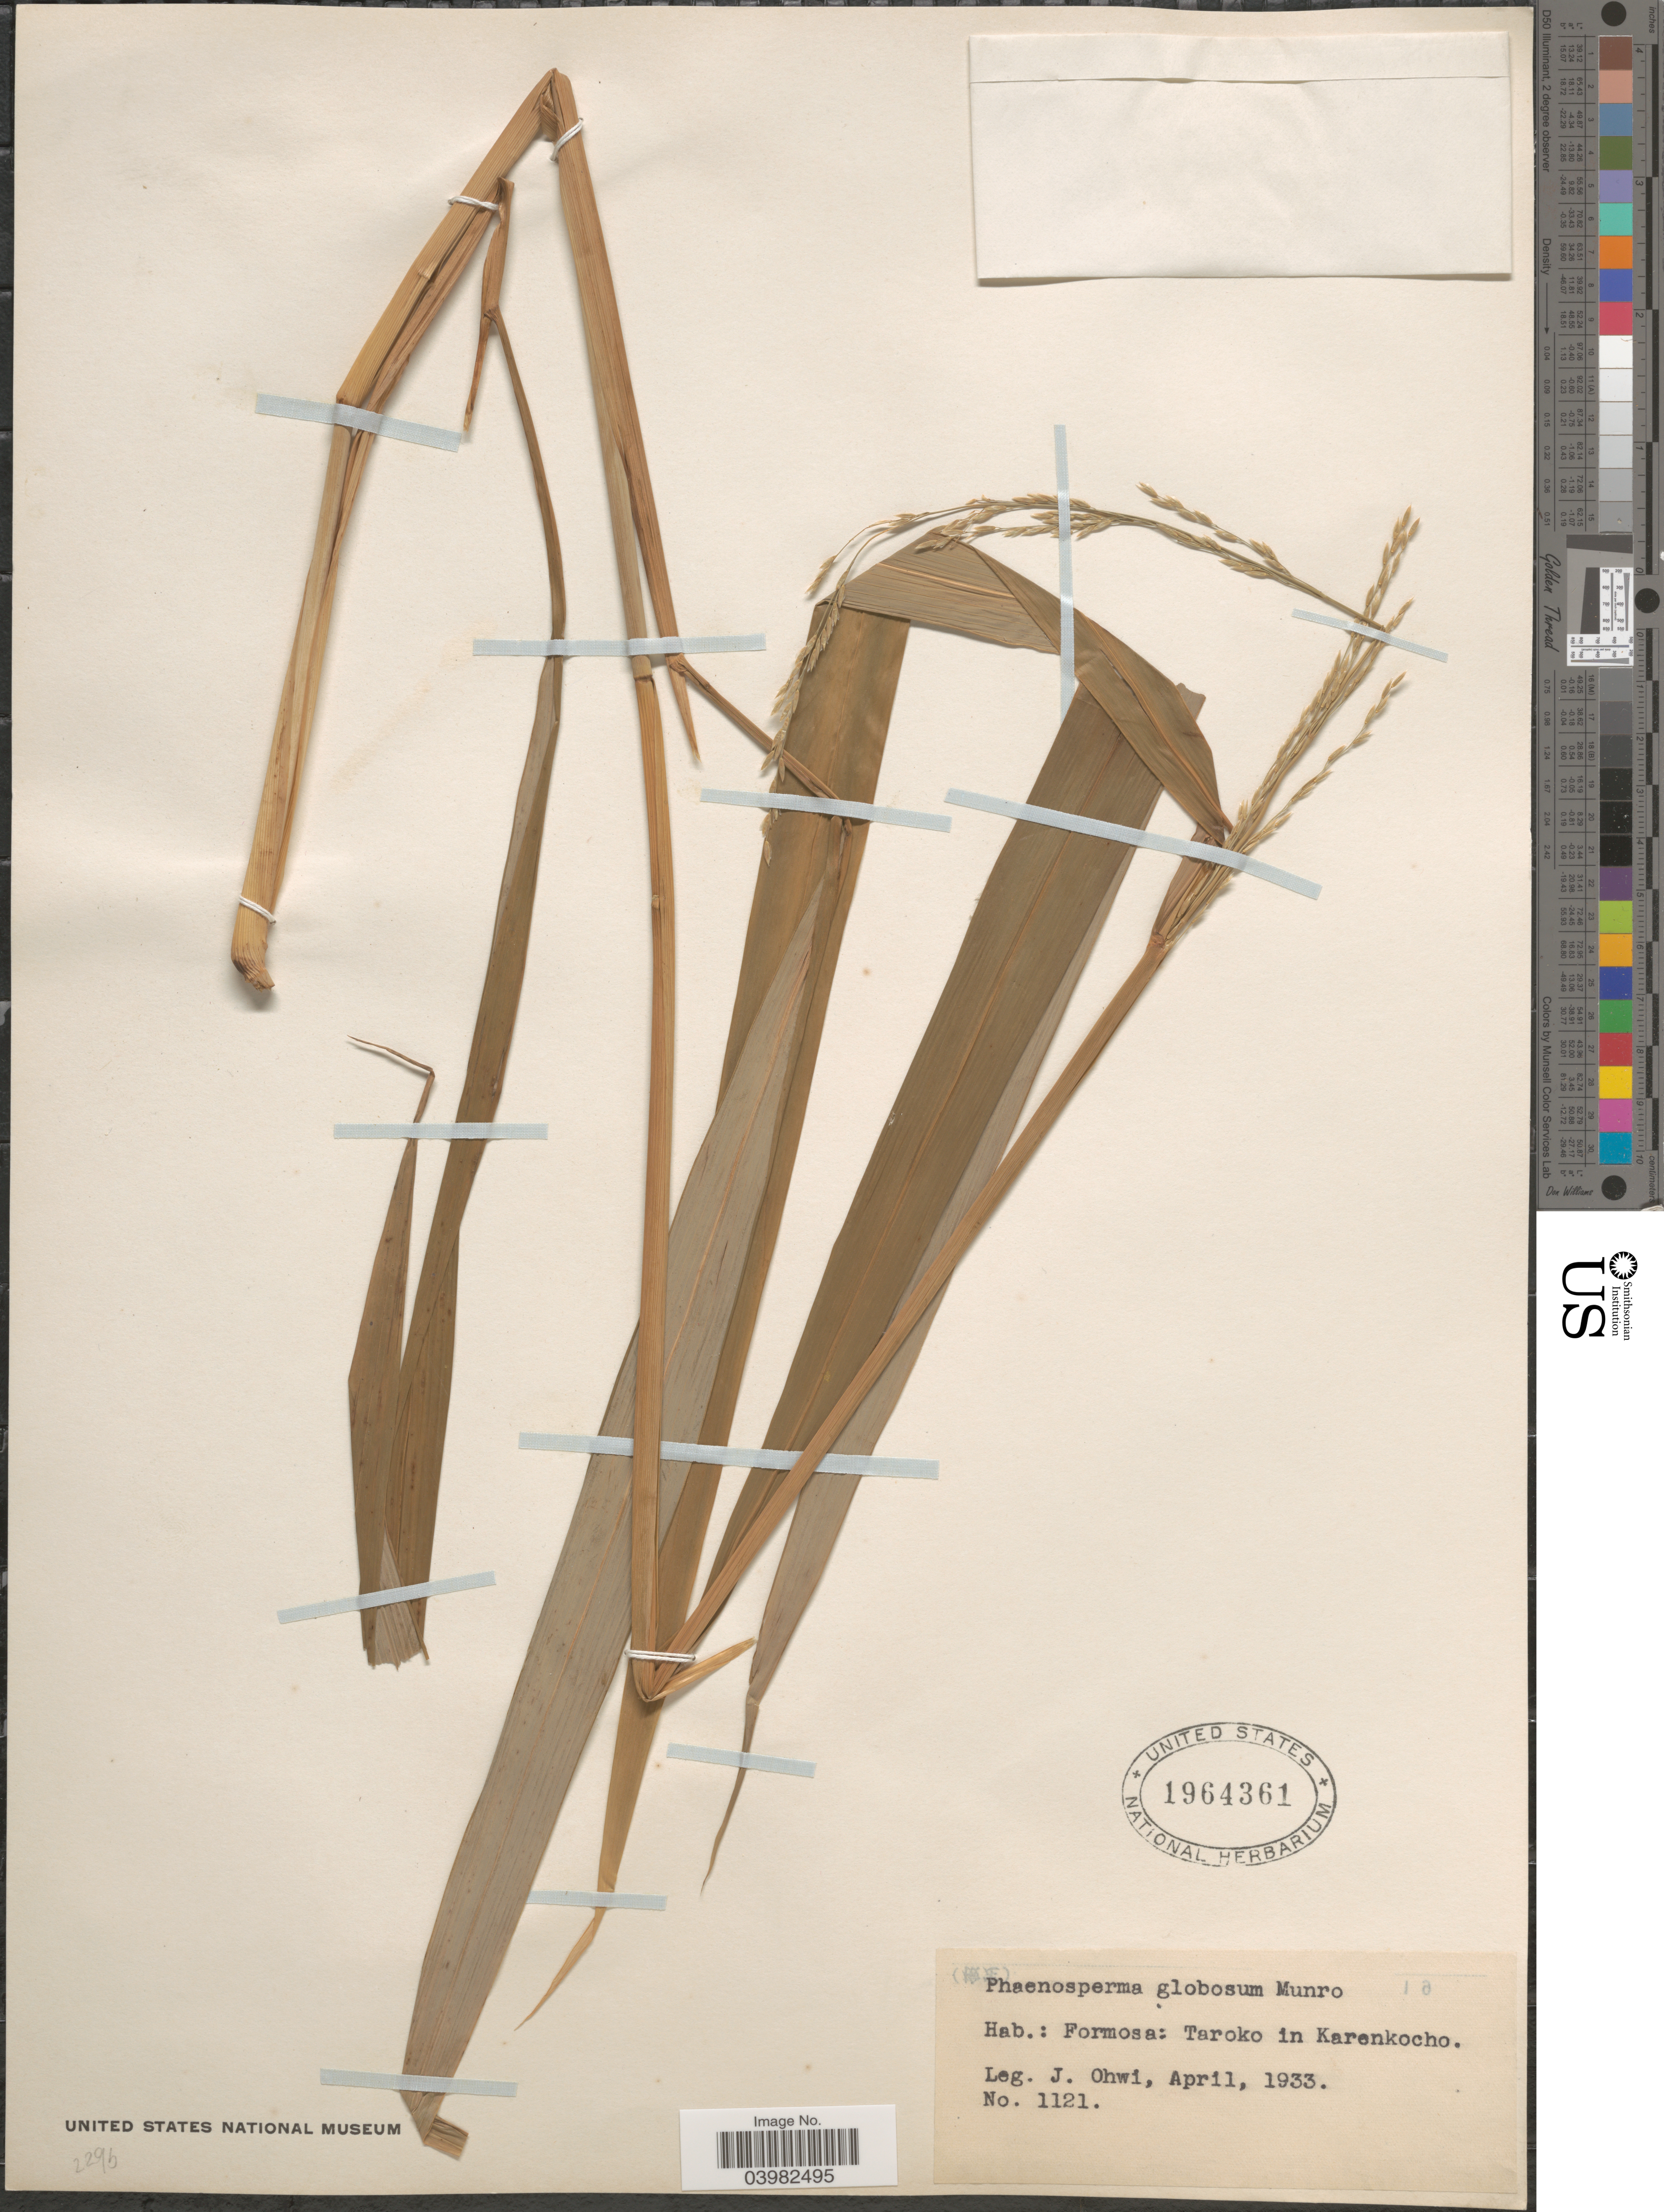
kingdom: Plantae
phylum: Tracheophyta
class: Liliopsida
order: Poales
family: Poaceae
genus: Phaenosperma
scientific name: Phaenosperma globosum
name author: Munro ex Benth.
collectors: J. Ohwi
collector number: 1121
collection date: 1933-04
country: Taiwan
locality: Formosa: Taroko in Karenkocho.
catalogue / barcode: US 1964361